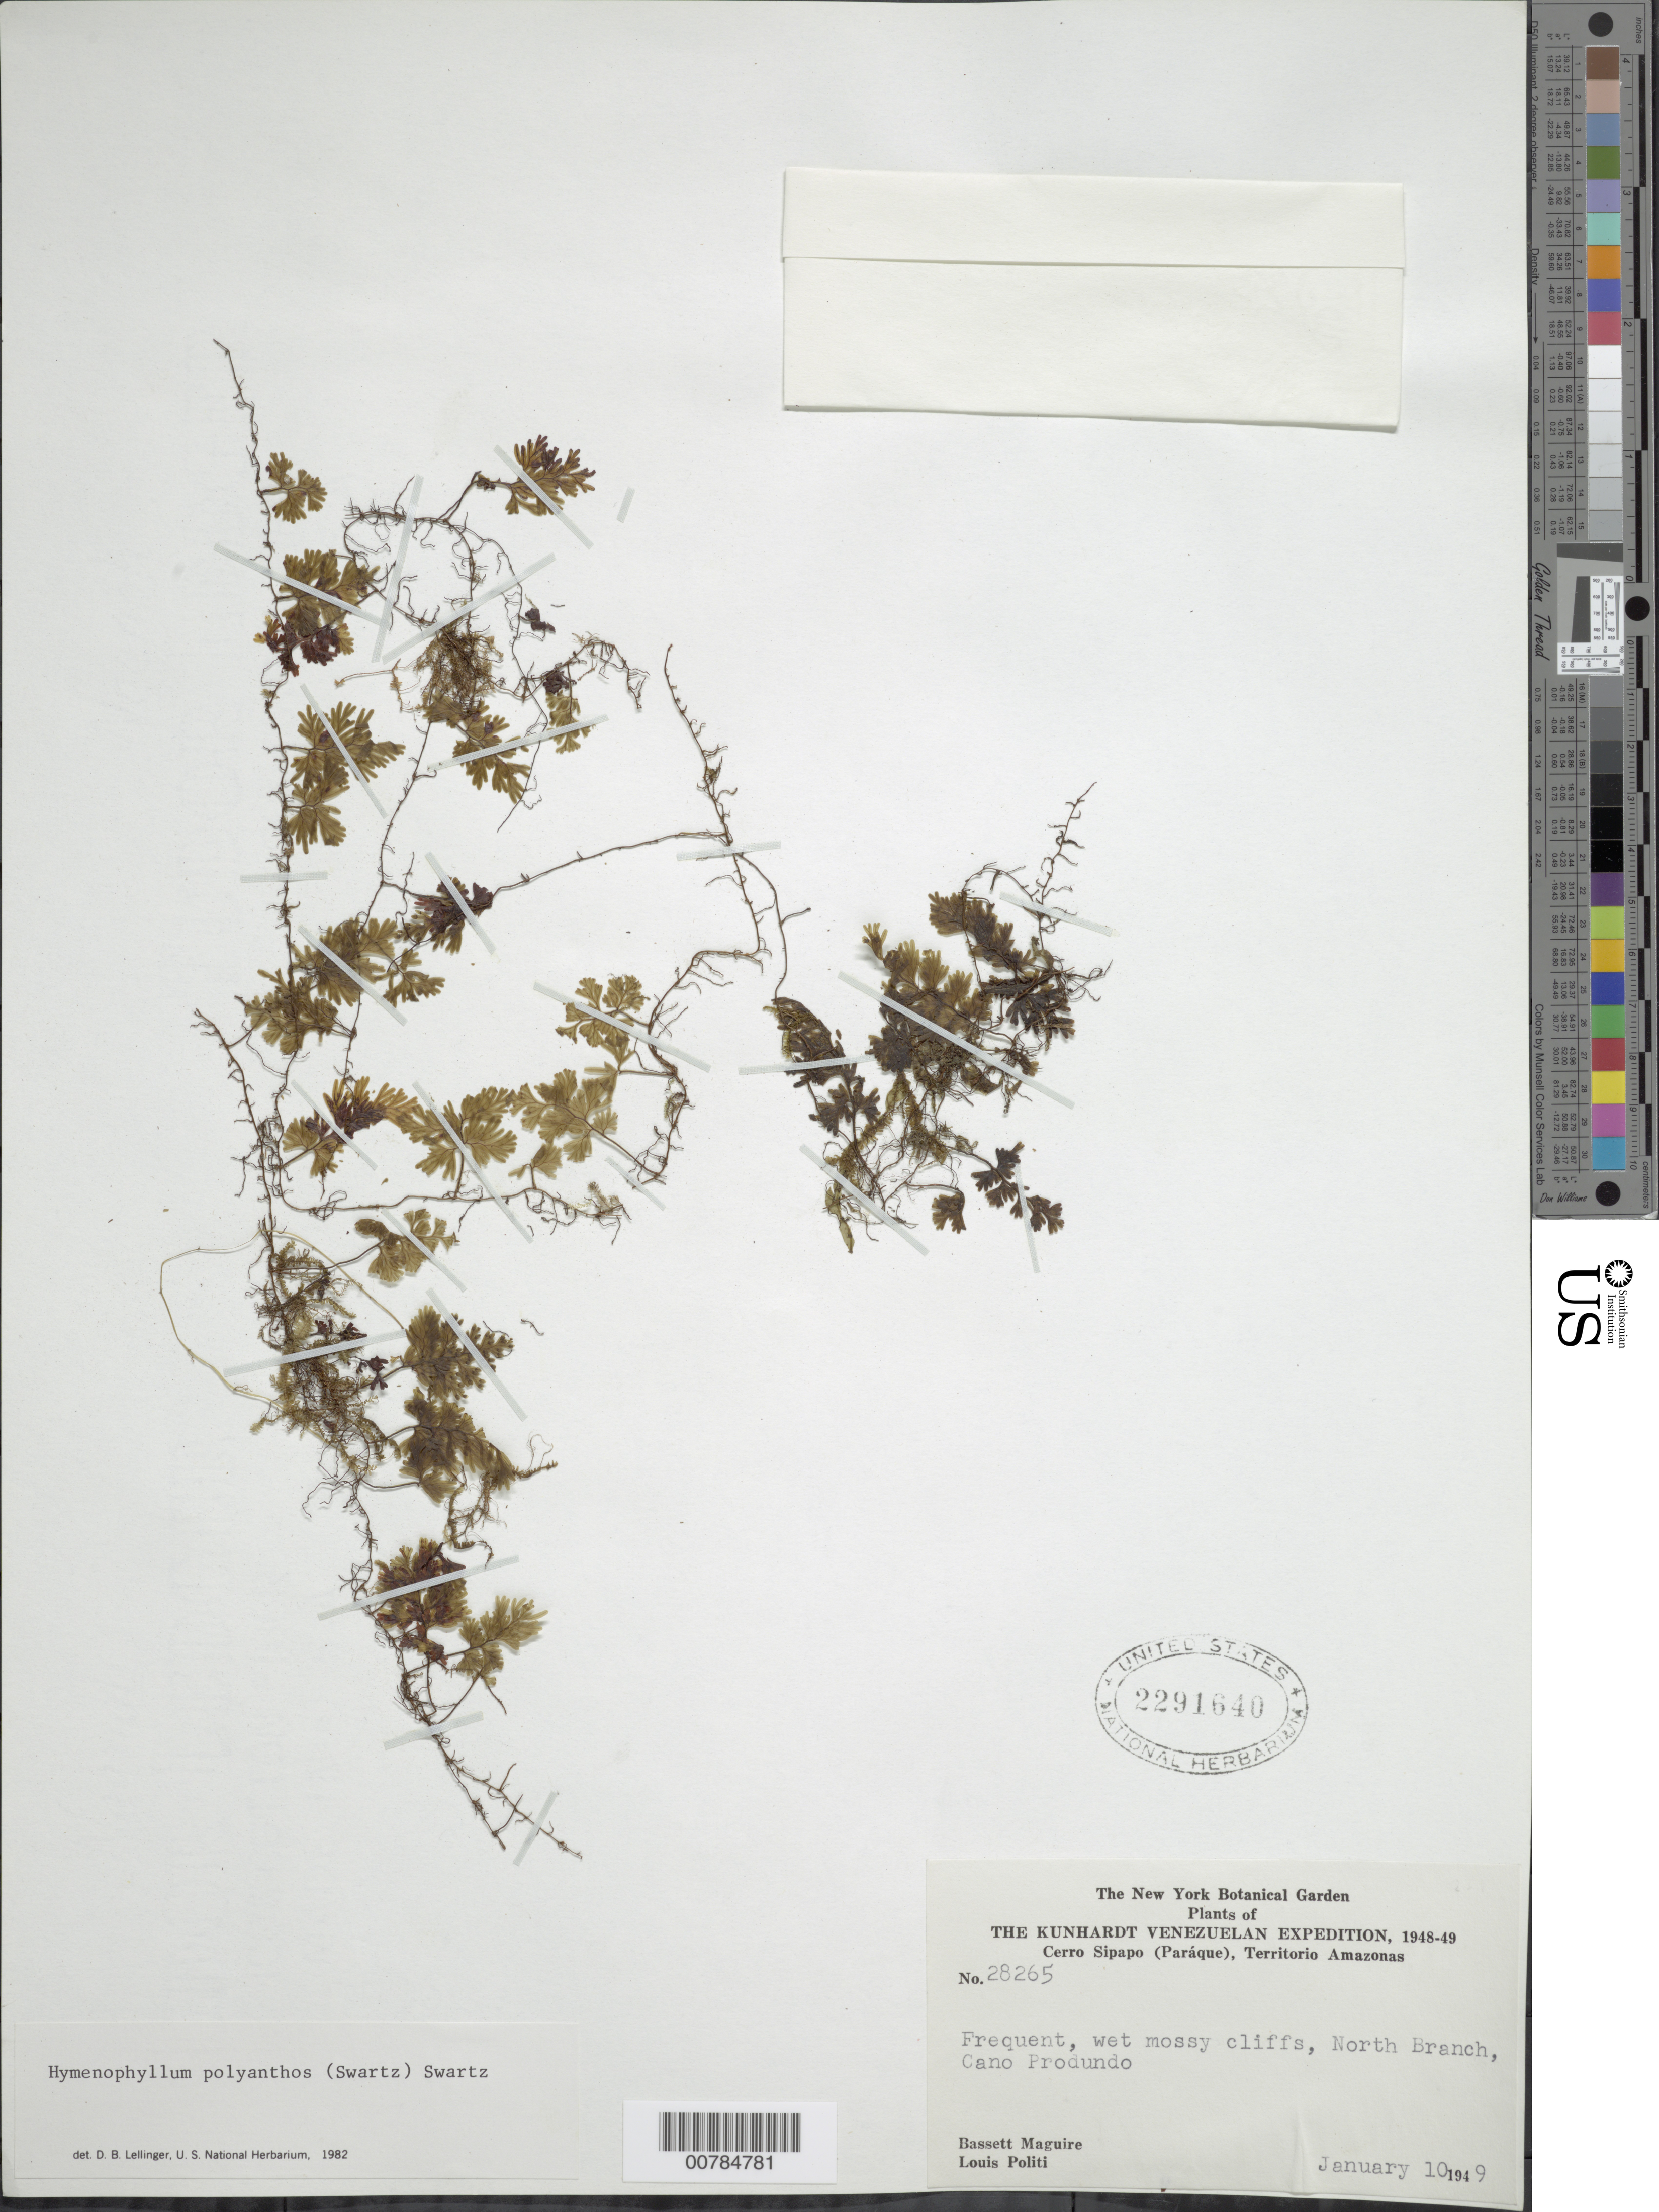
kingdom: Plantae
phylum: Tracheophyta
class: Polypodiopsida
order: Hymenophyllales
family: Hymenophyllaceae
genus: Hymenophyllum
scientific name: Hymenophyllum polyanthos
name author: (Sw.) Sw.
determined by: Lellinger, David B., (BOT), Smithsonian Institution - National Museum of Natural History (UNITED STATES)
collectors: B. Maguire & L. Politi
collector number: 28265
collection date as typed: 10-Jan-49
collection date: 1949-01-10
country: Venezuela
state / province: Amazonas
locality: Cerro Sipapo (Paráque), N branch Caño Profundo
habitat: Wet mossy cliffs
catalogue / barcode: US 2291640